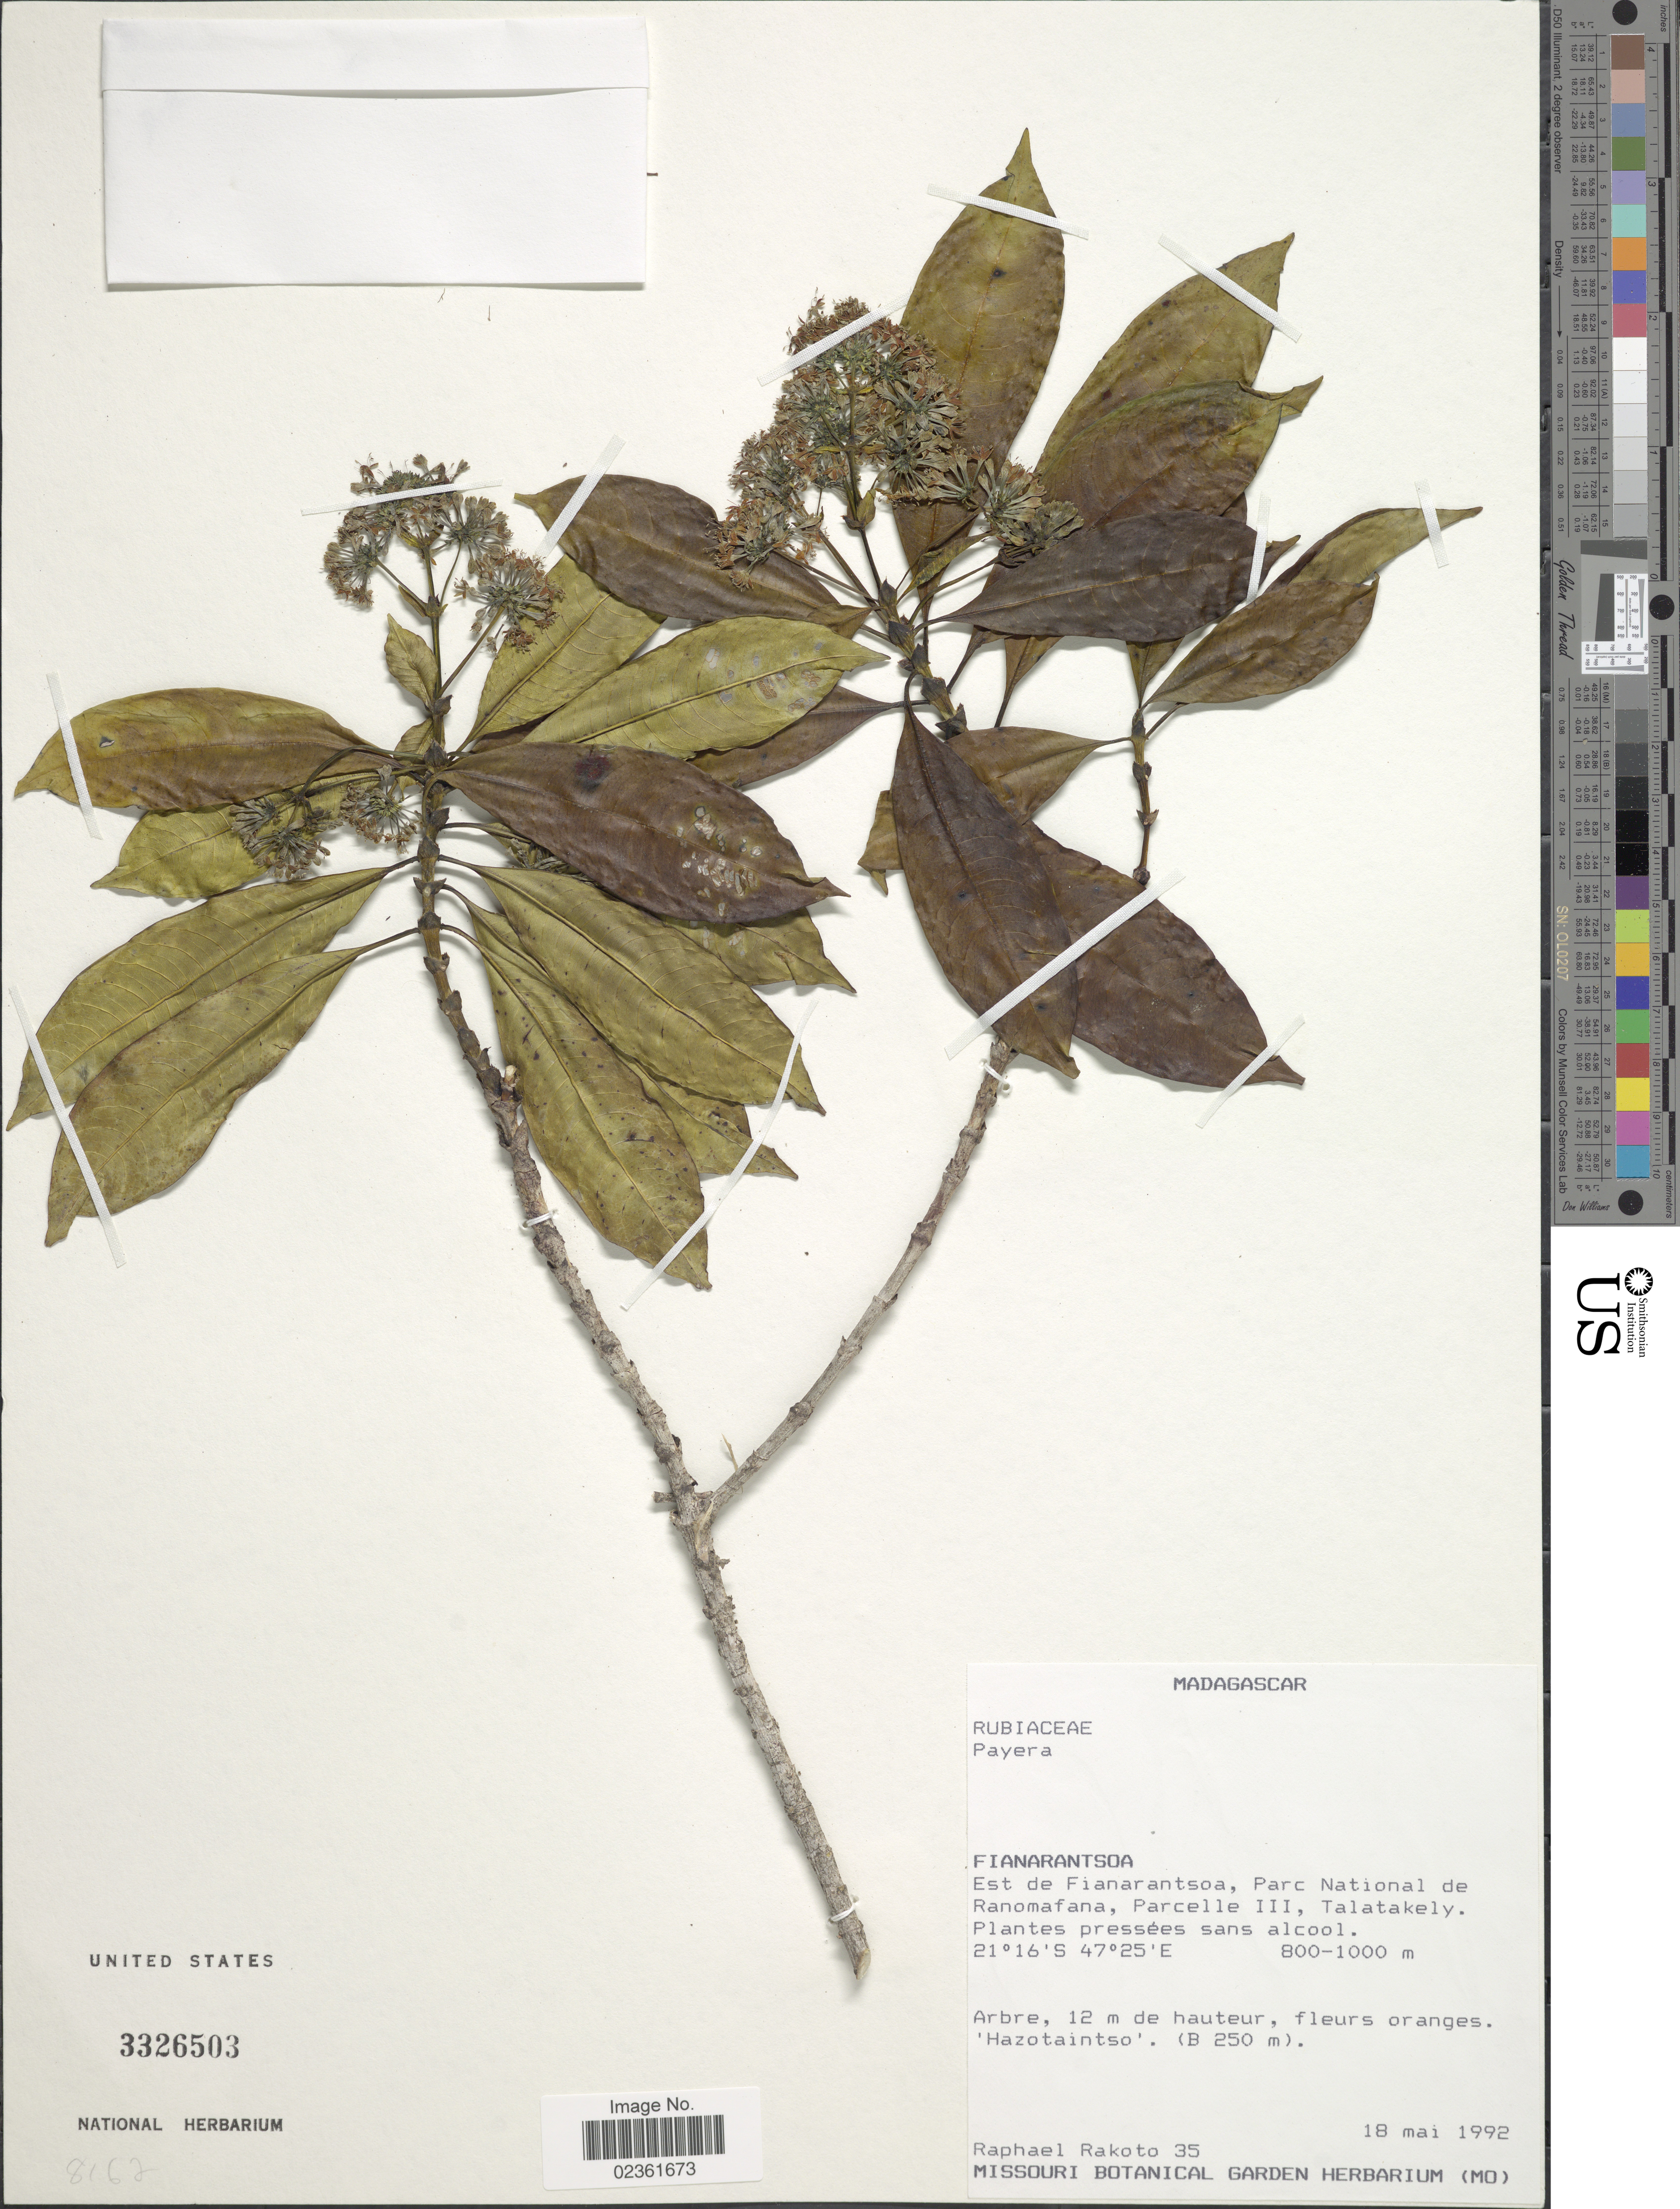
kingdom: Plantae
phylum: Tracheophyta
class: Magnoliopsida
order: Gentianales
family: Rubiaceae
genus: Payera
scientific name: Payera sp.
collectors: R. Rakoto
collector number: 35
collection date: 1992-05-18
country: Madagascar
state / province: Vatovavy Fitovinany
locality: Est de Fianarantsoa, Parc National de Ranomafana, Parcelle III, Talatakely.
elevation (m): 800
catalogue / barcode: US 3326503